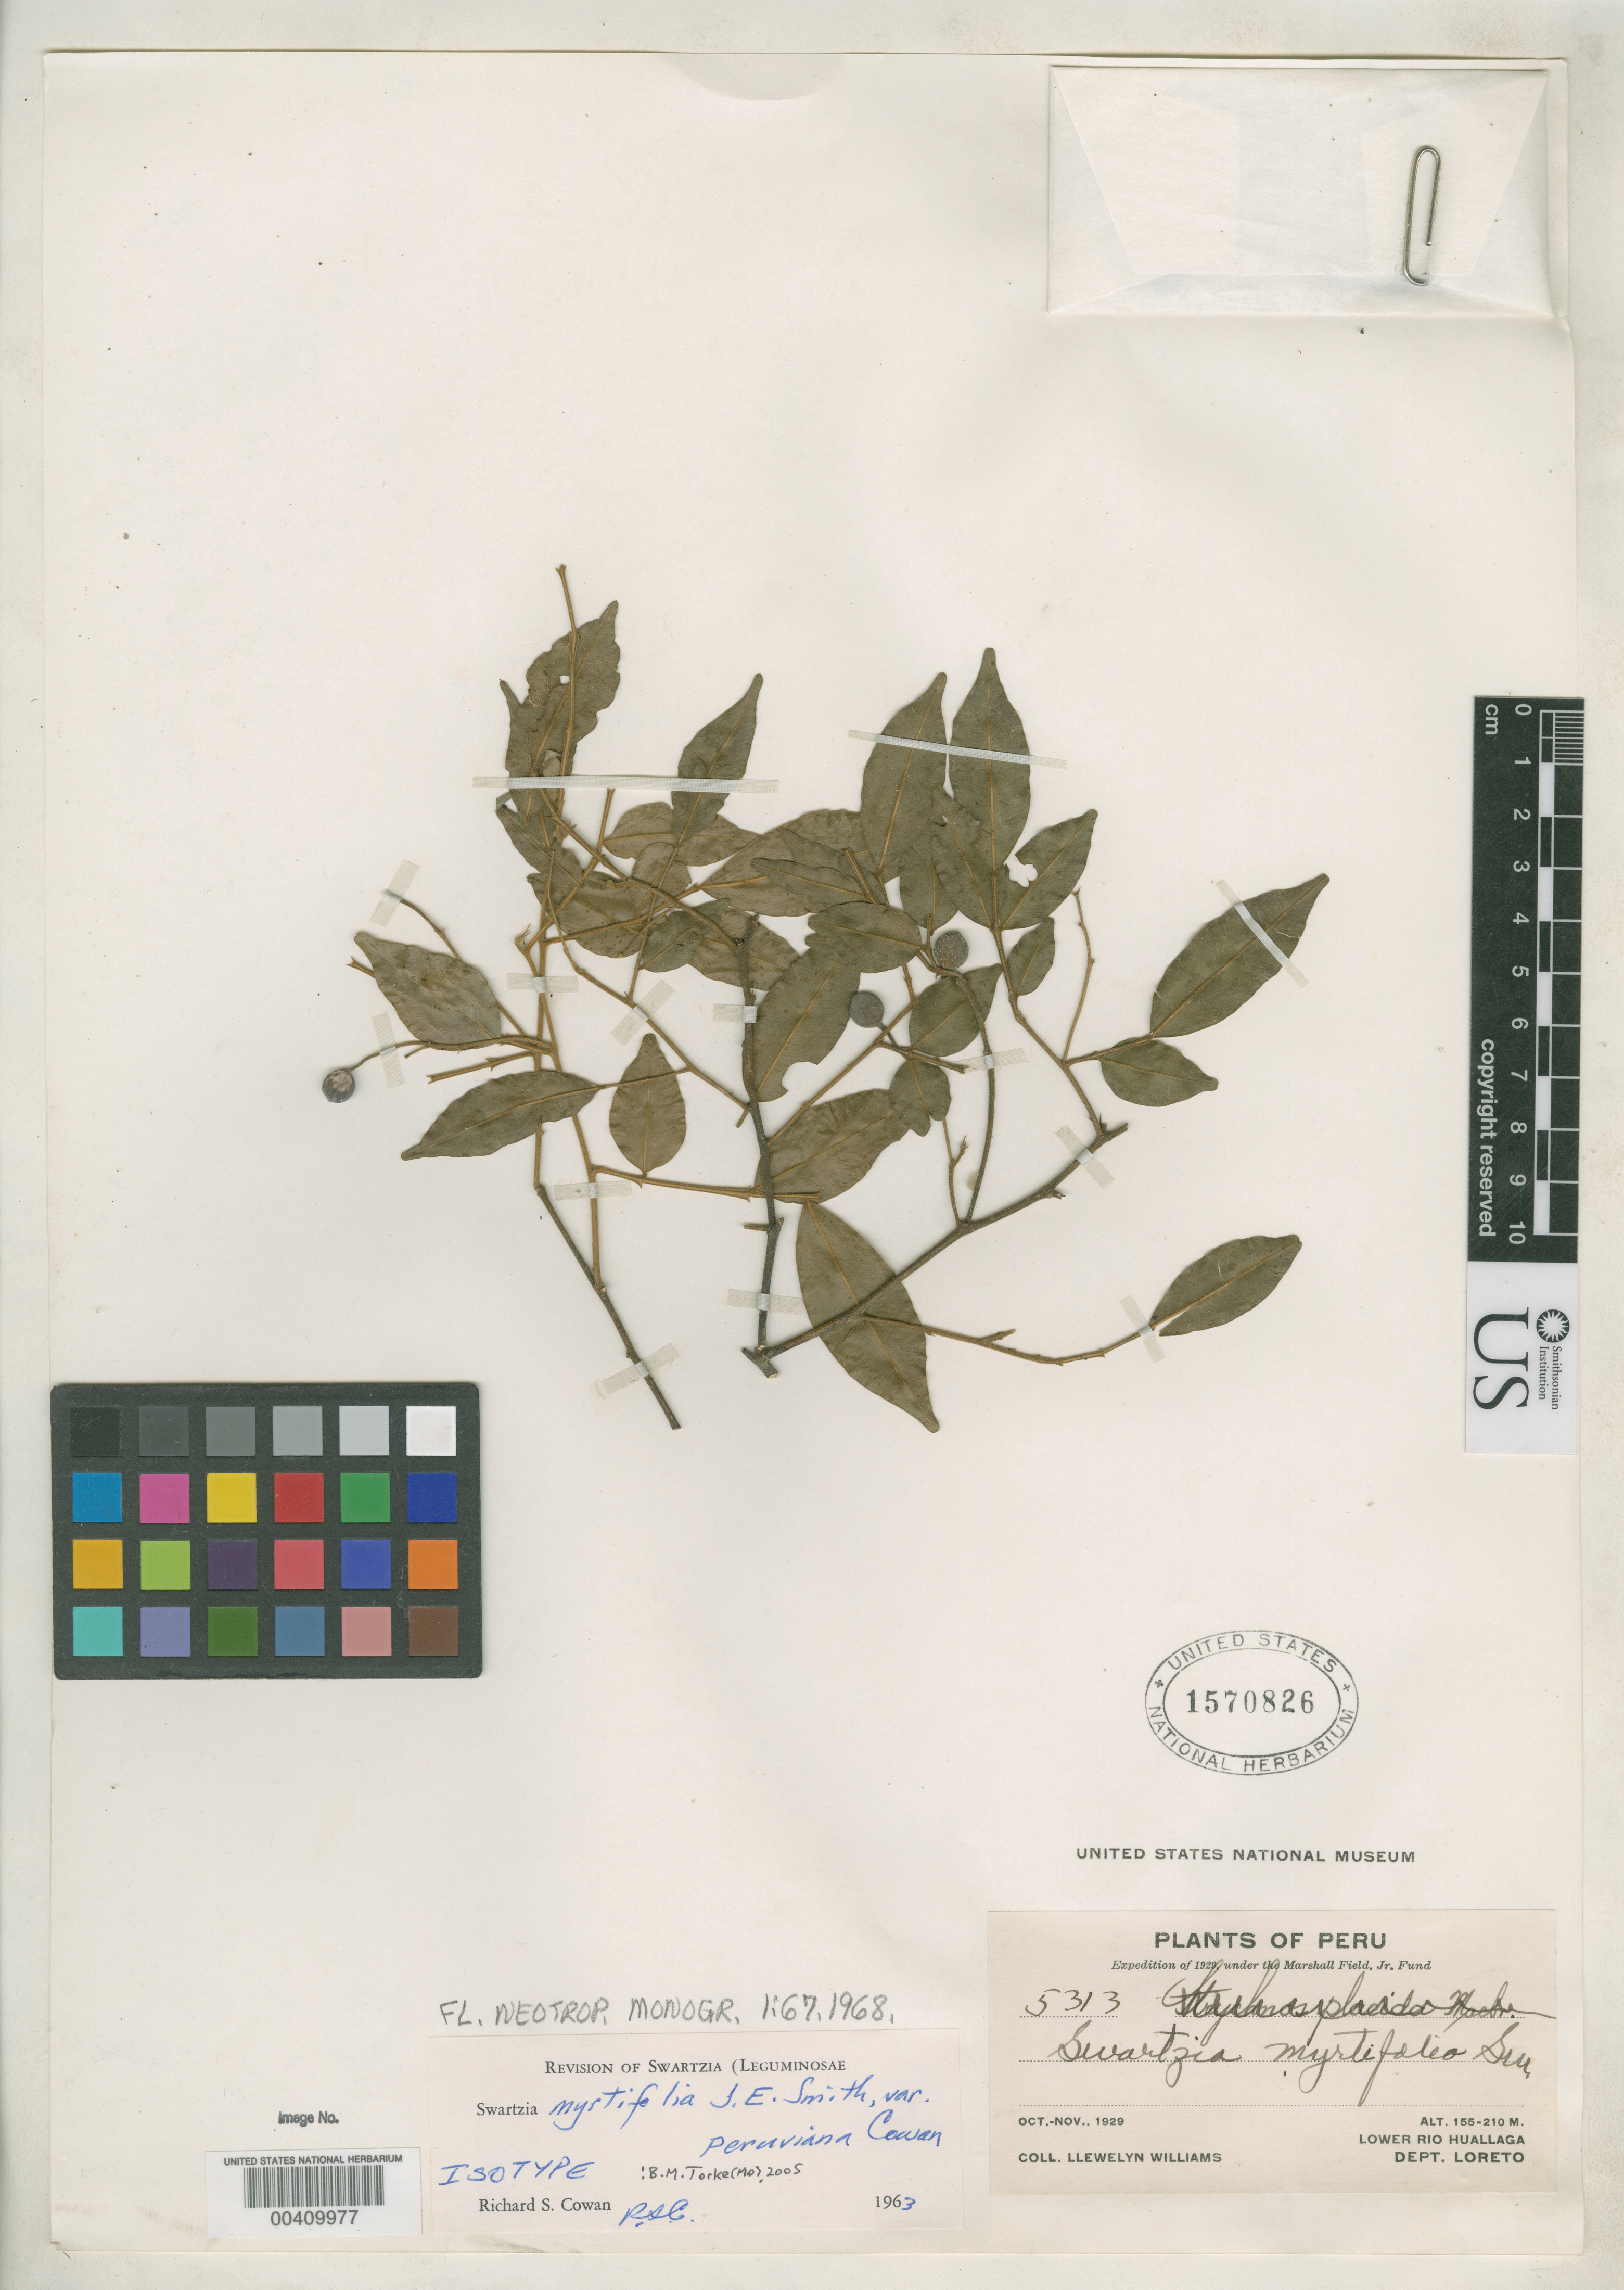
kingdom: Plantae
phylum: Tracheophyta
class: Magnoliopsida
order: Fabales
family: Fabaceae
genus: Swartzia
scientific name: Swartzia myrtifolia var. peruviana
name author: R.S. Cowan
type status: Isotype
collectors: Ll. Williams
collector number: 5313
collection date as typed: Oct 1929 to -- Nov 1929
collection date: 1929-10/1929-11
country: Peru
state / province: Loreto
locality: Lower Rio Huallaga.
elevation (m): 155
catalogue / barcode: US 1570826